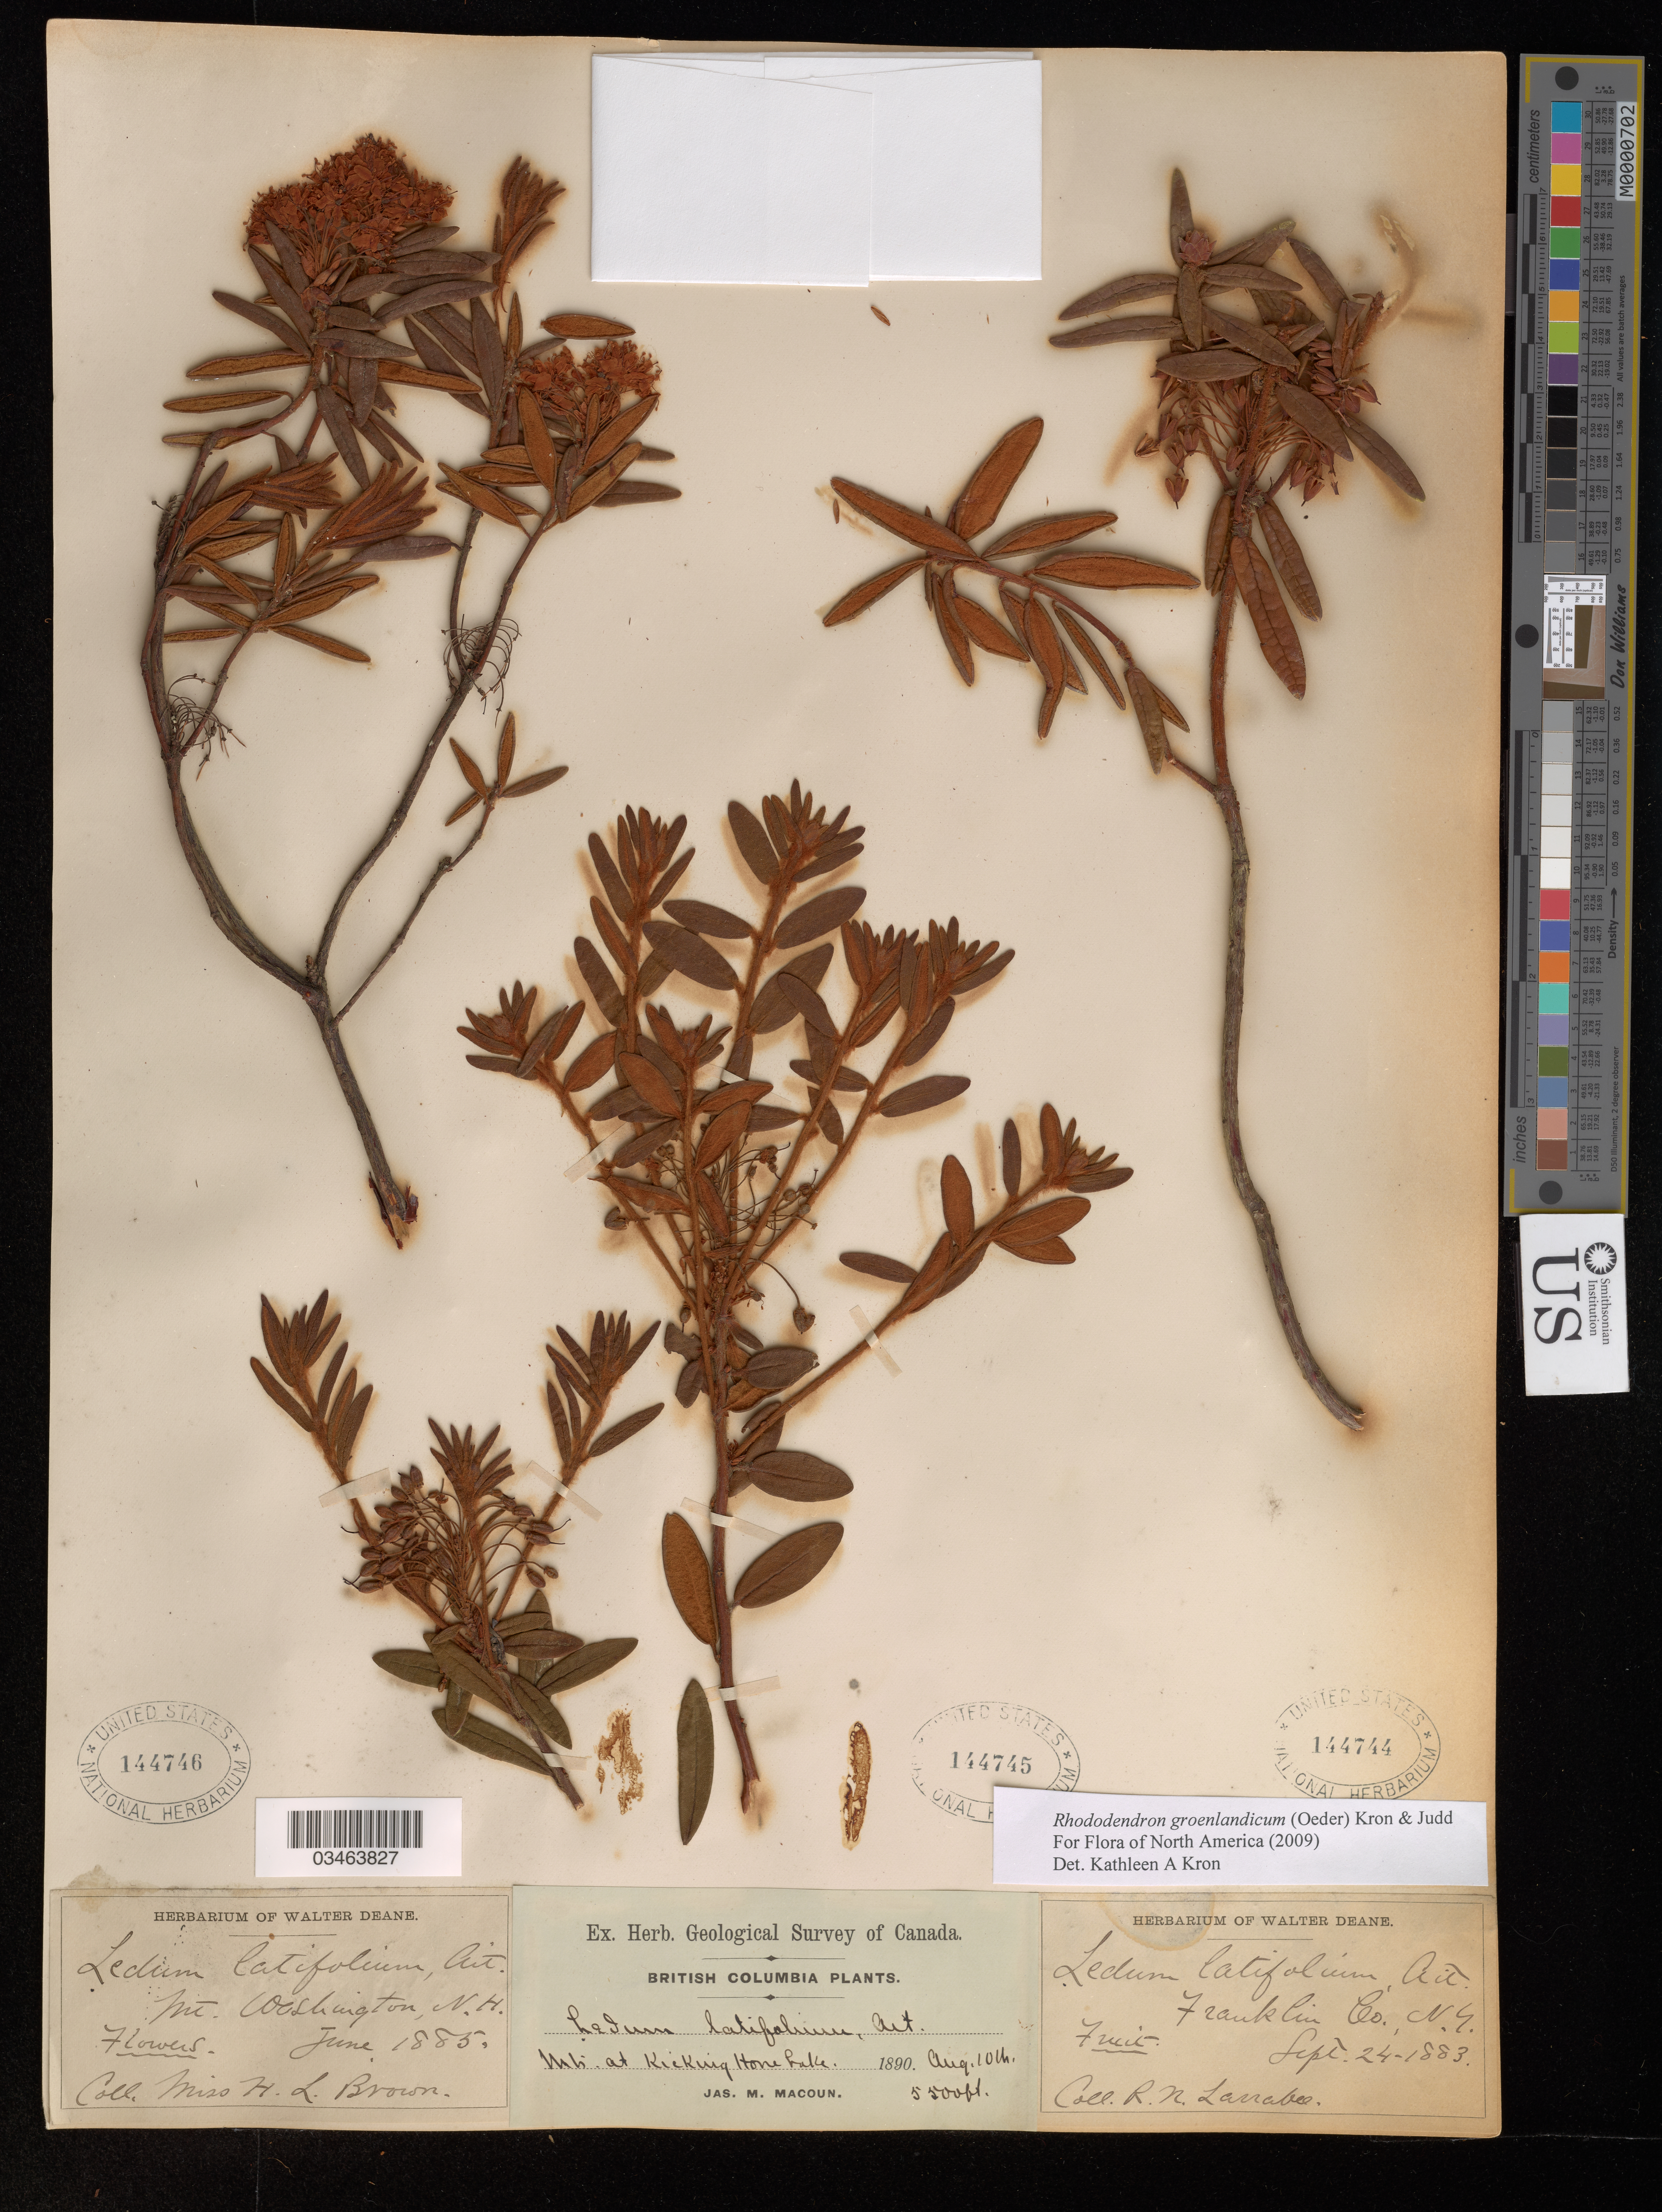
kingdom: Plantae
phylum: Tracheophyta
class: Magnoliopsida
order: Ericales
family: Ericaceae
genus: Rhododendron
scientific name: Rhododendron groenlandicum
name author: (Oeder) Kron & Judd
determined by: Kron, K. A.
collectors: J. Macoun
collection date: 1890-08-10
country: Canada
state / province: British Columbia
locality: Kicking Horse Lake. Rocky Mts.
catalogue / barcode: US 144745-2